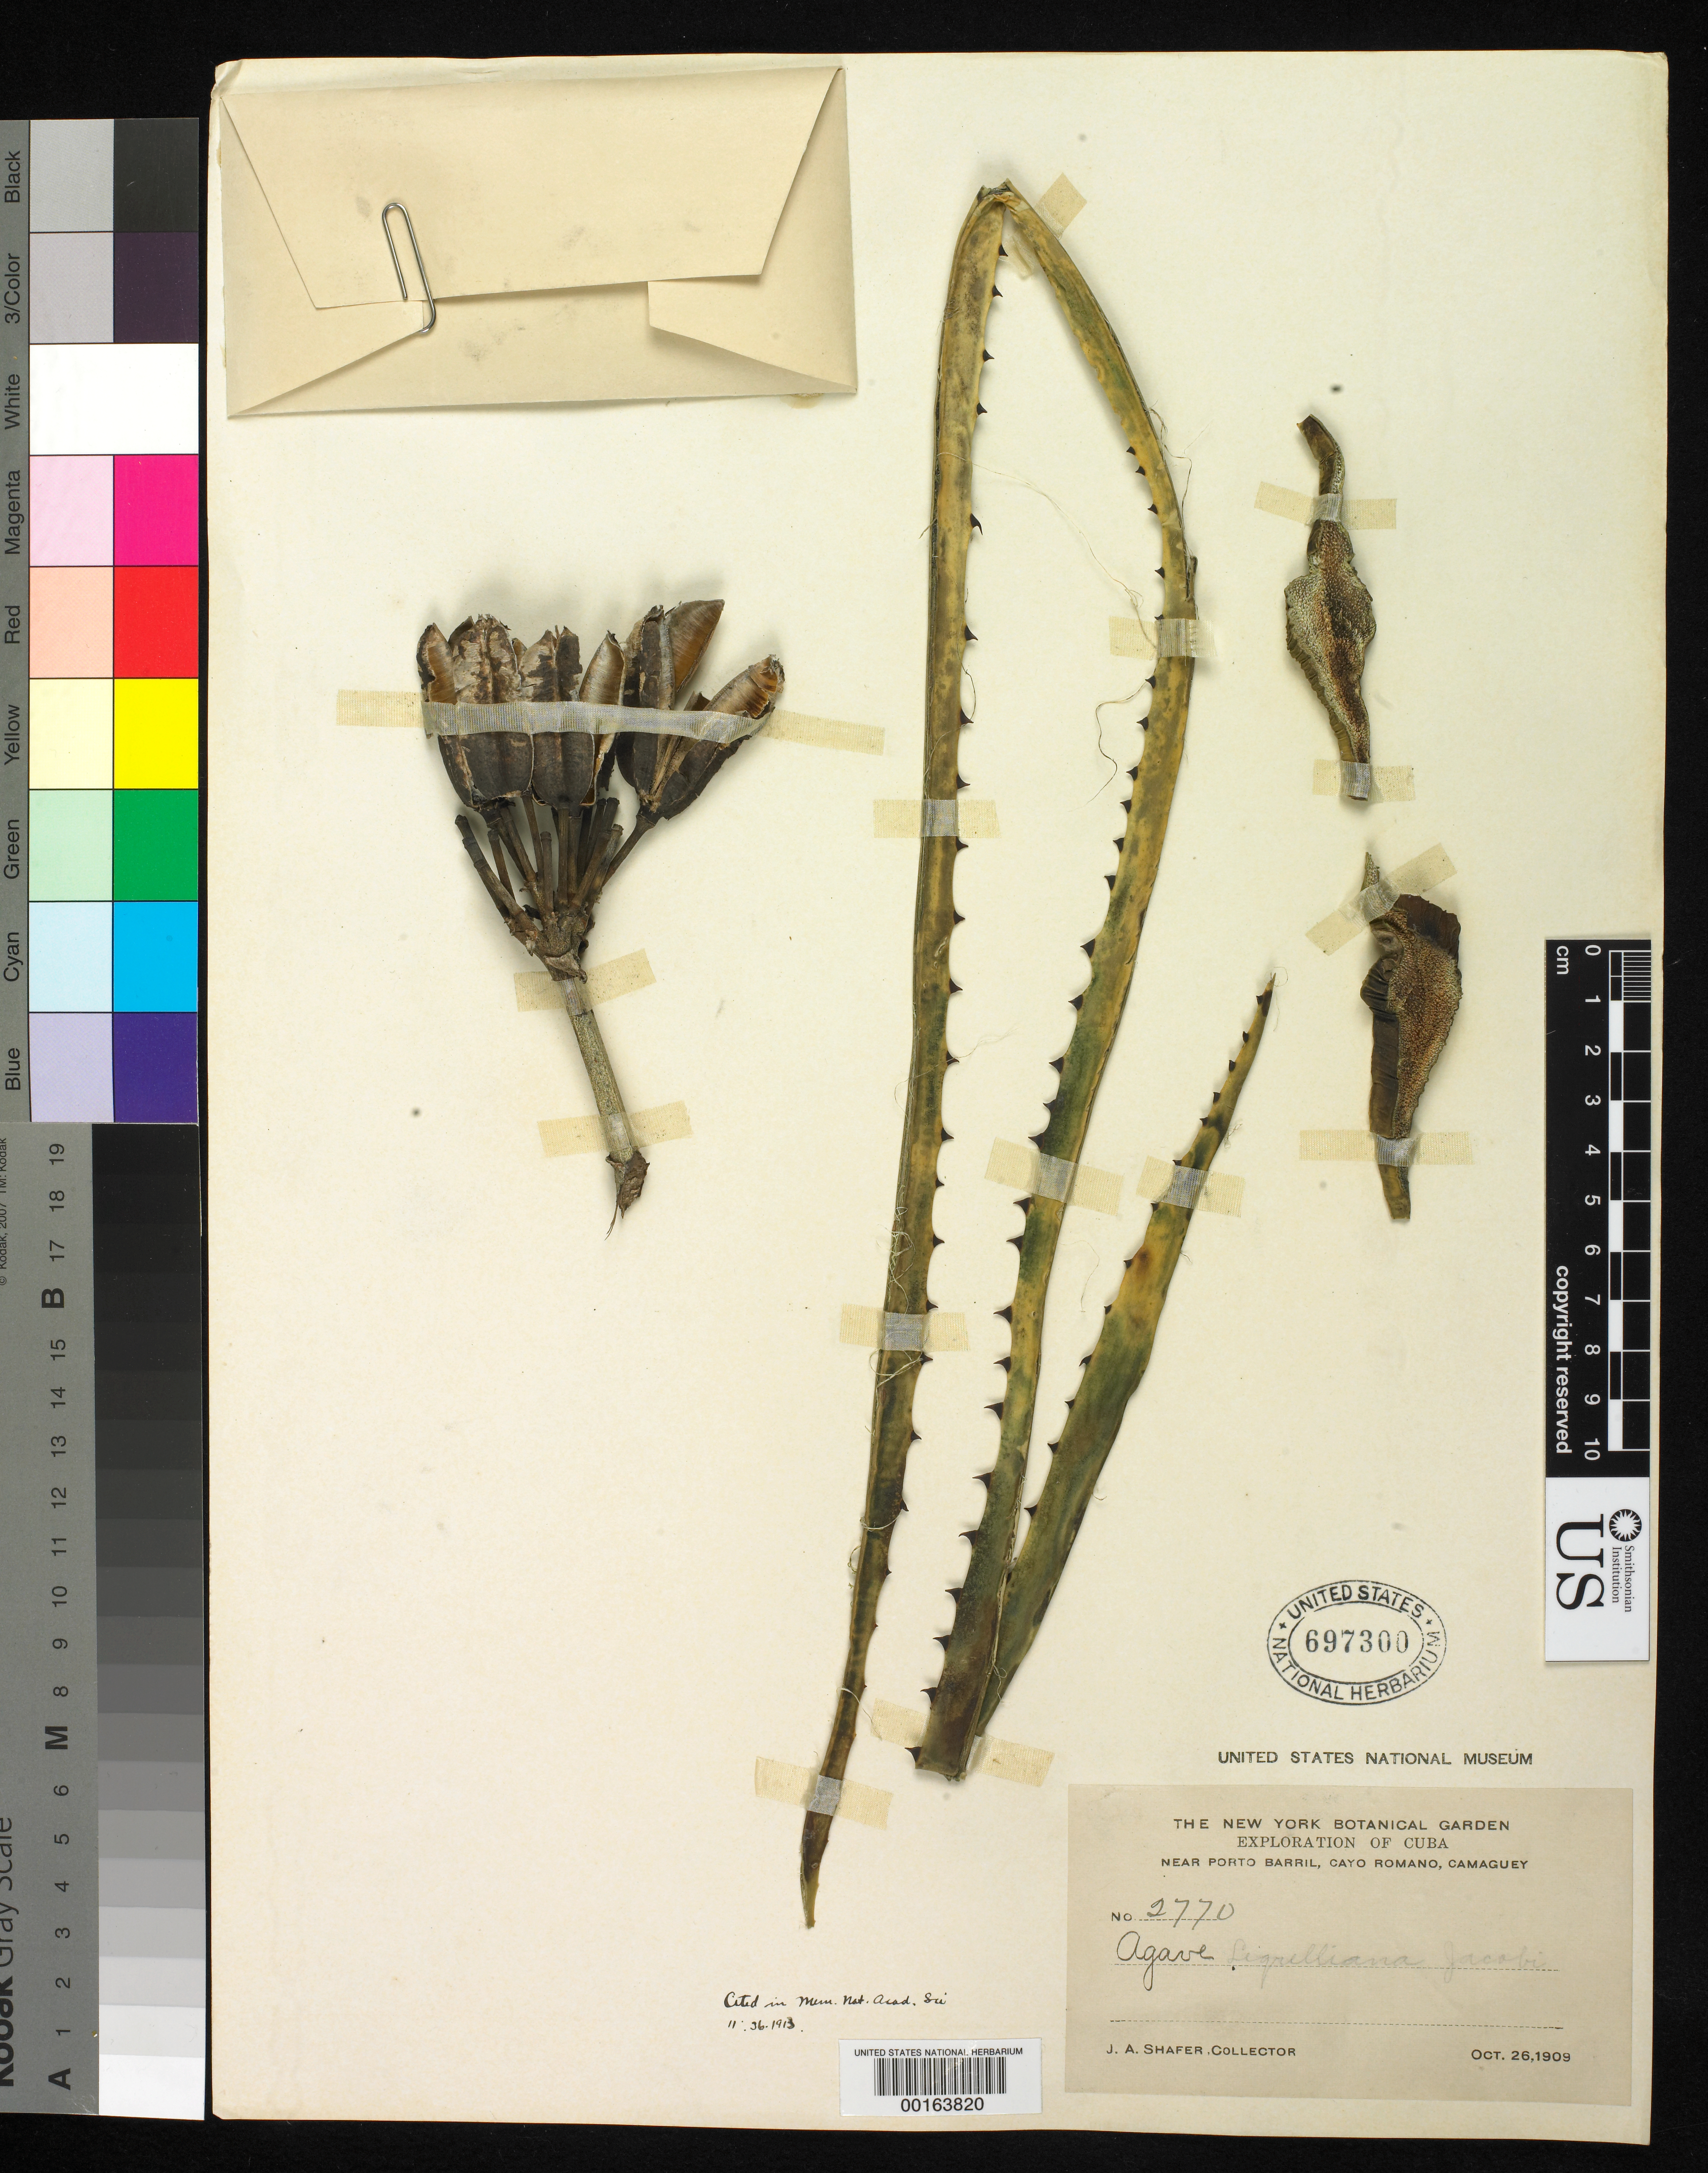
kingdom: Plantae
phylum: Tracheophyta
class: Liliopsida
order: Asparagales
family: Asparagaceae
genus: Agave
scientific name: Agave albescens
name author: Trel.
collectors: J. A. Shafer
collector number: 2770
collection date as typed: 26 Oct 1909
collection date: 1909-10-26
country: Cuba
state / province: Camagüey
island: Greater Antilles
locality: Porto Barril, Cayo Romano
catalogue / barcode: US 697300